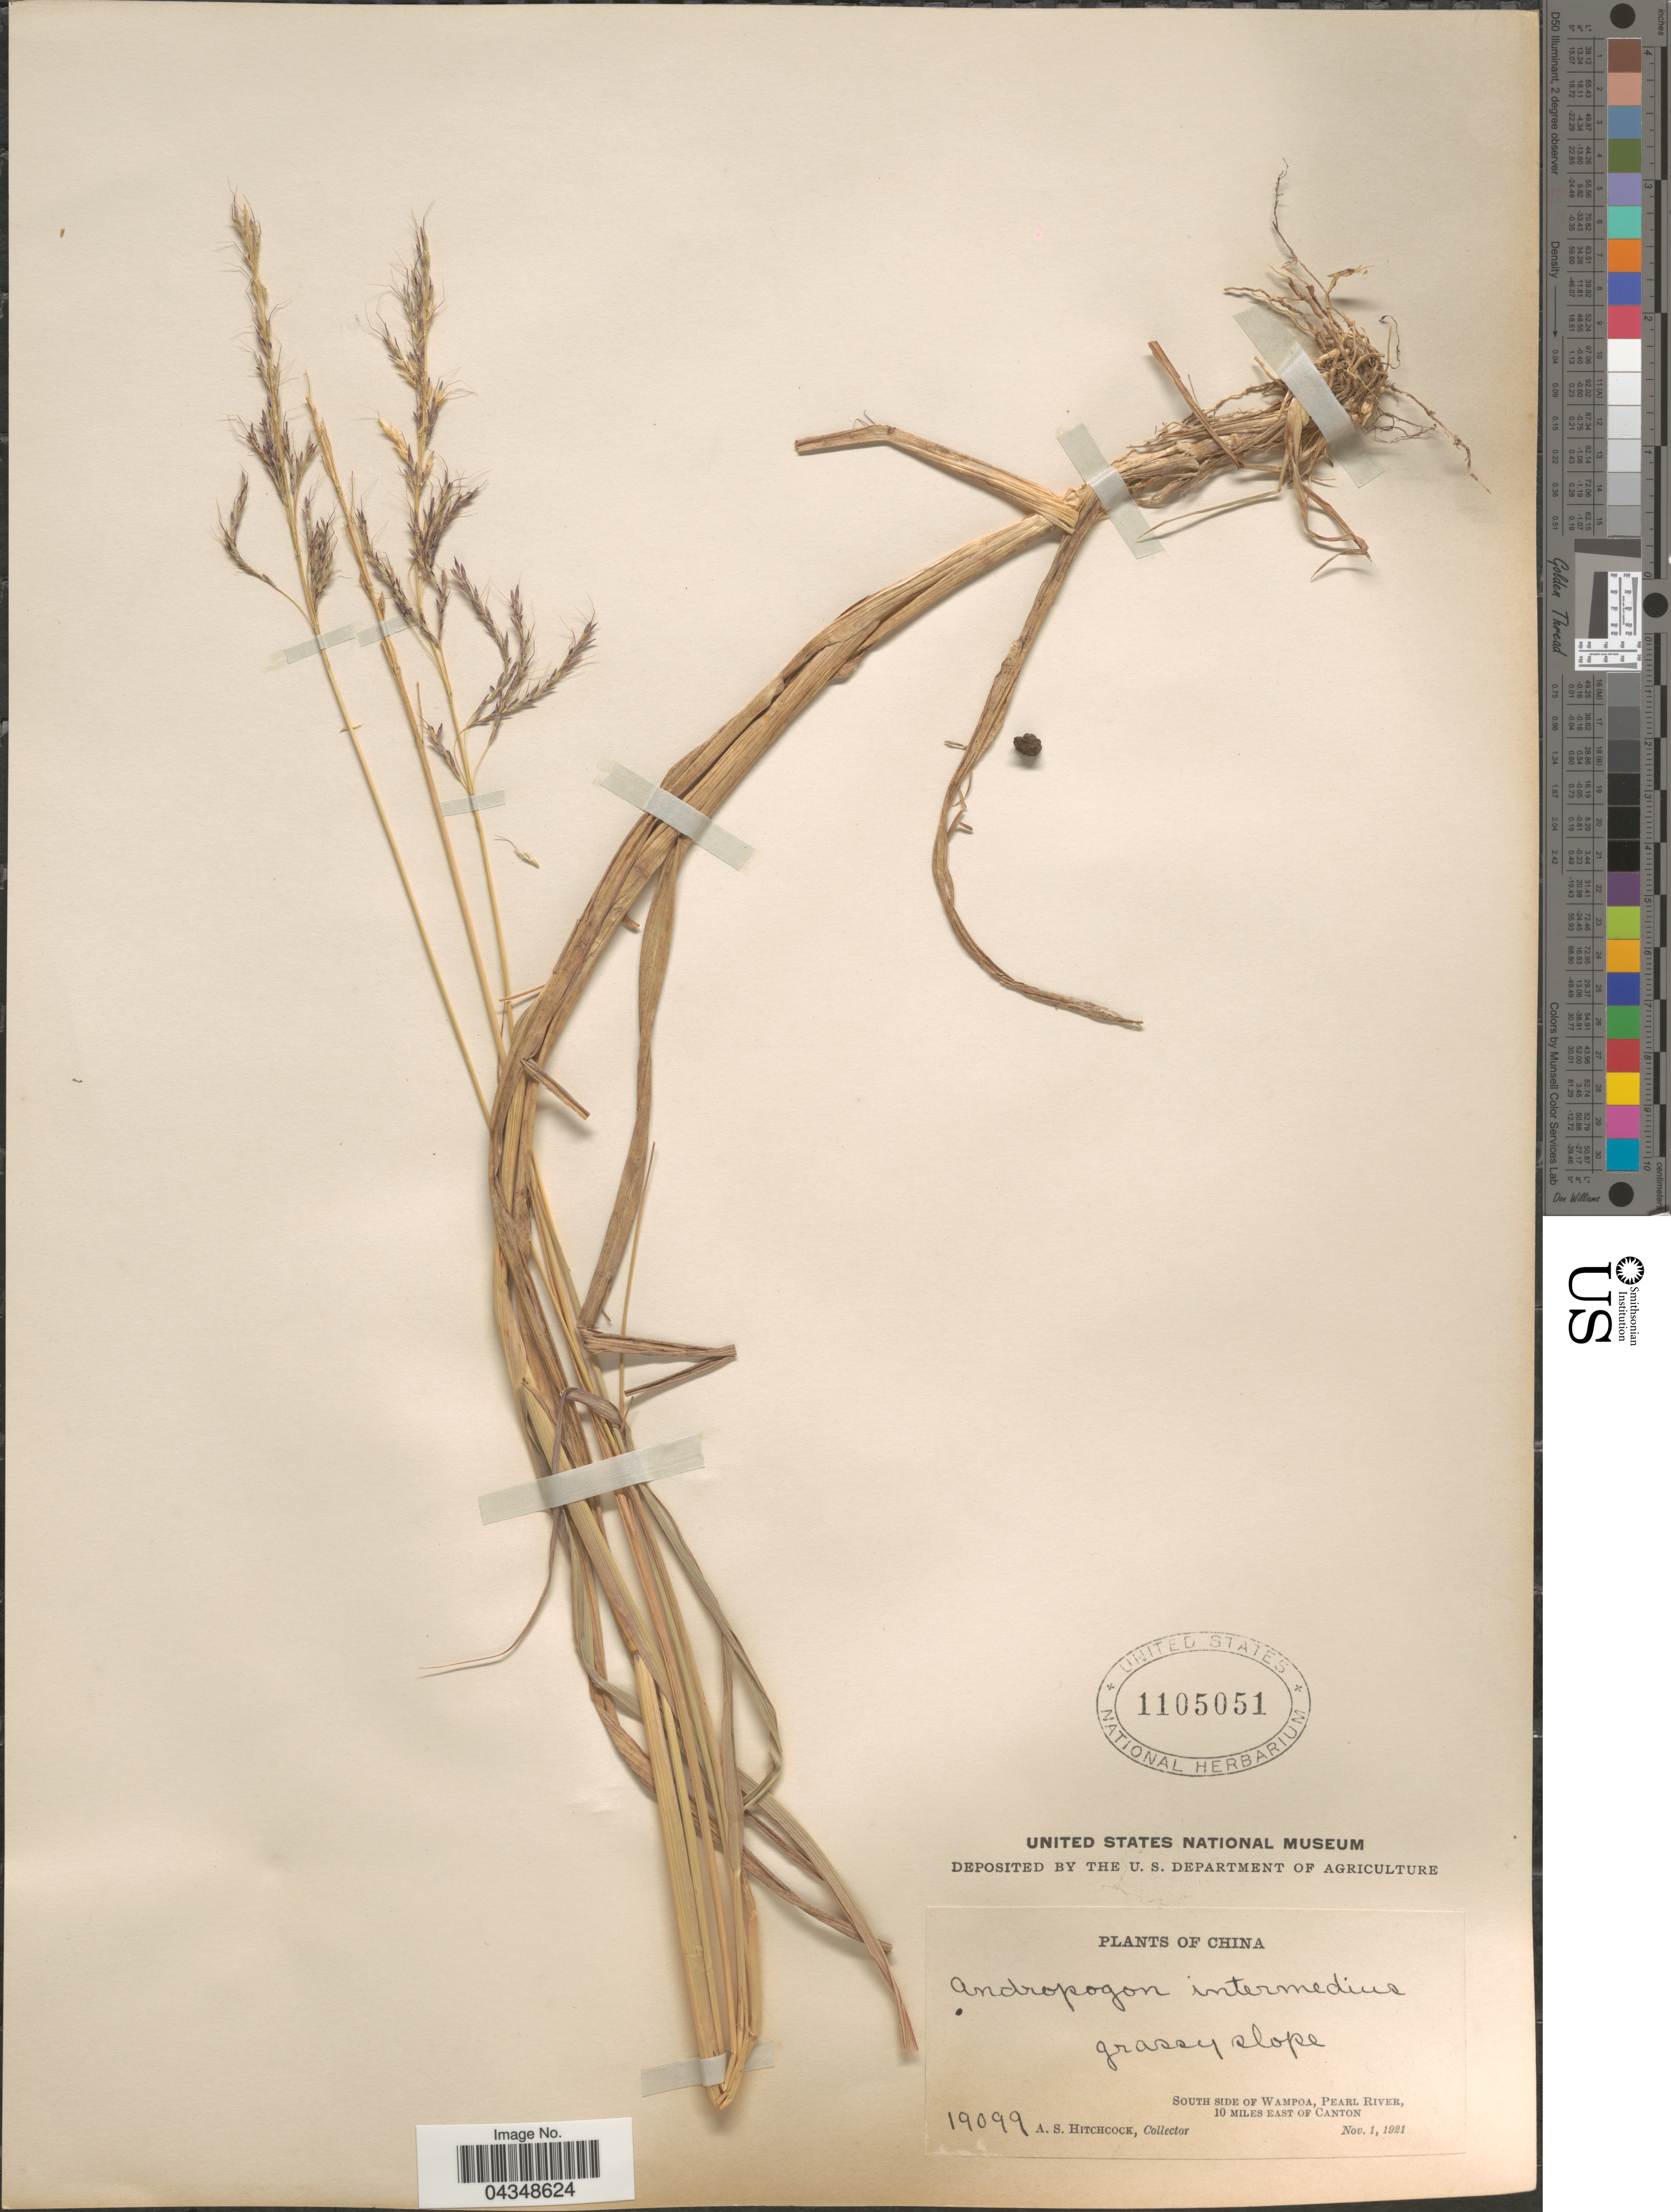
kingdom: Plantae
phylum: Tracheophyta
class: Liliopsida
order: Poales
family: Poaceae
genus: Bothriochloa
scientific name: Bothriochloa bladhii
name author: (Retz.) S.T. Blake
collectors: A. S. Hitchcock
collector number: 19099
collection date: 1921-11-01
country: China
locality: Grassy slope. South side of Wampoa, Pearl River, 10 miles east of Canton.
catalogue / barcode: US 1105051